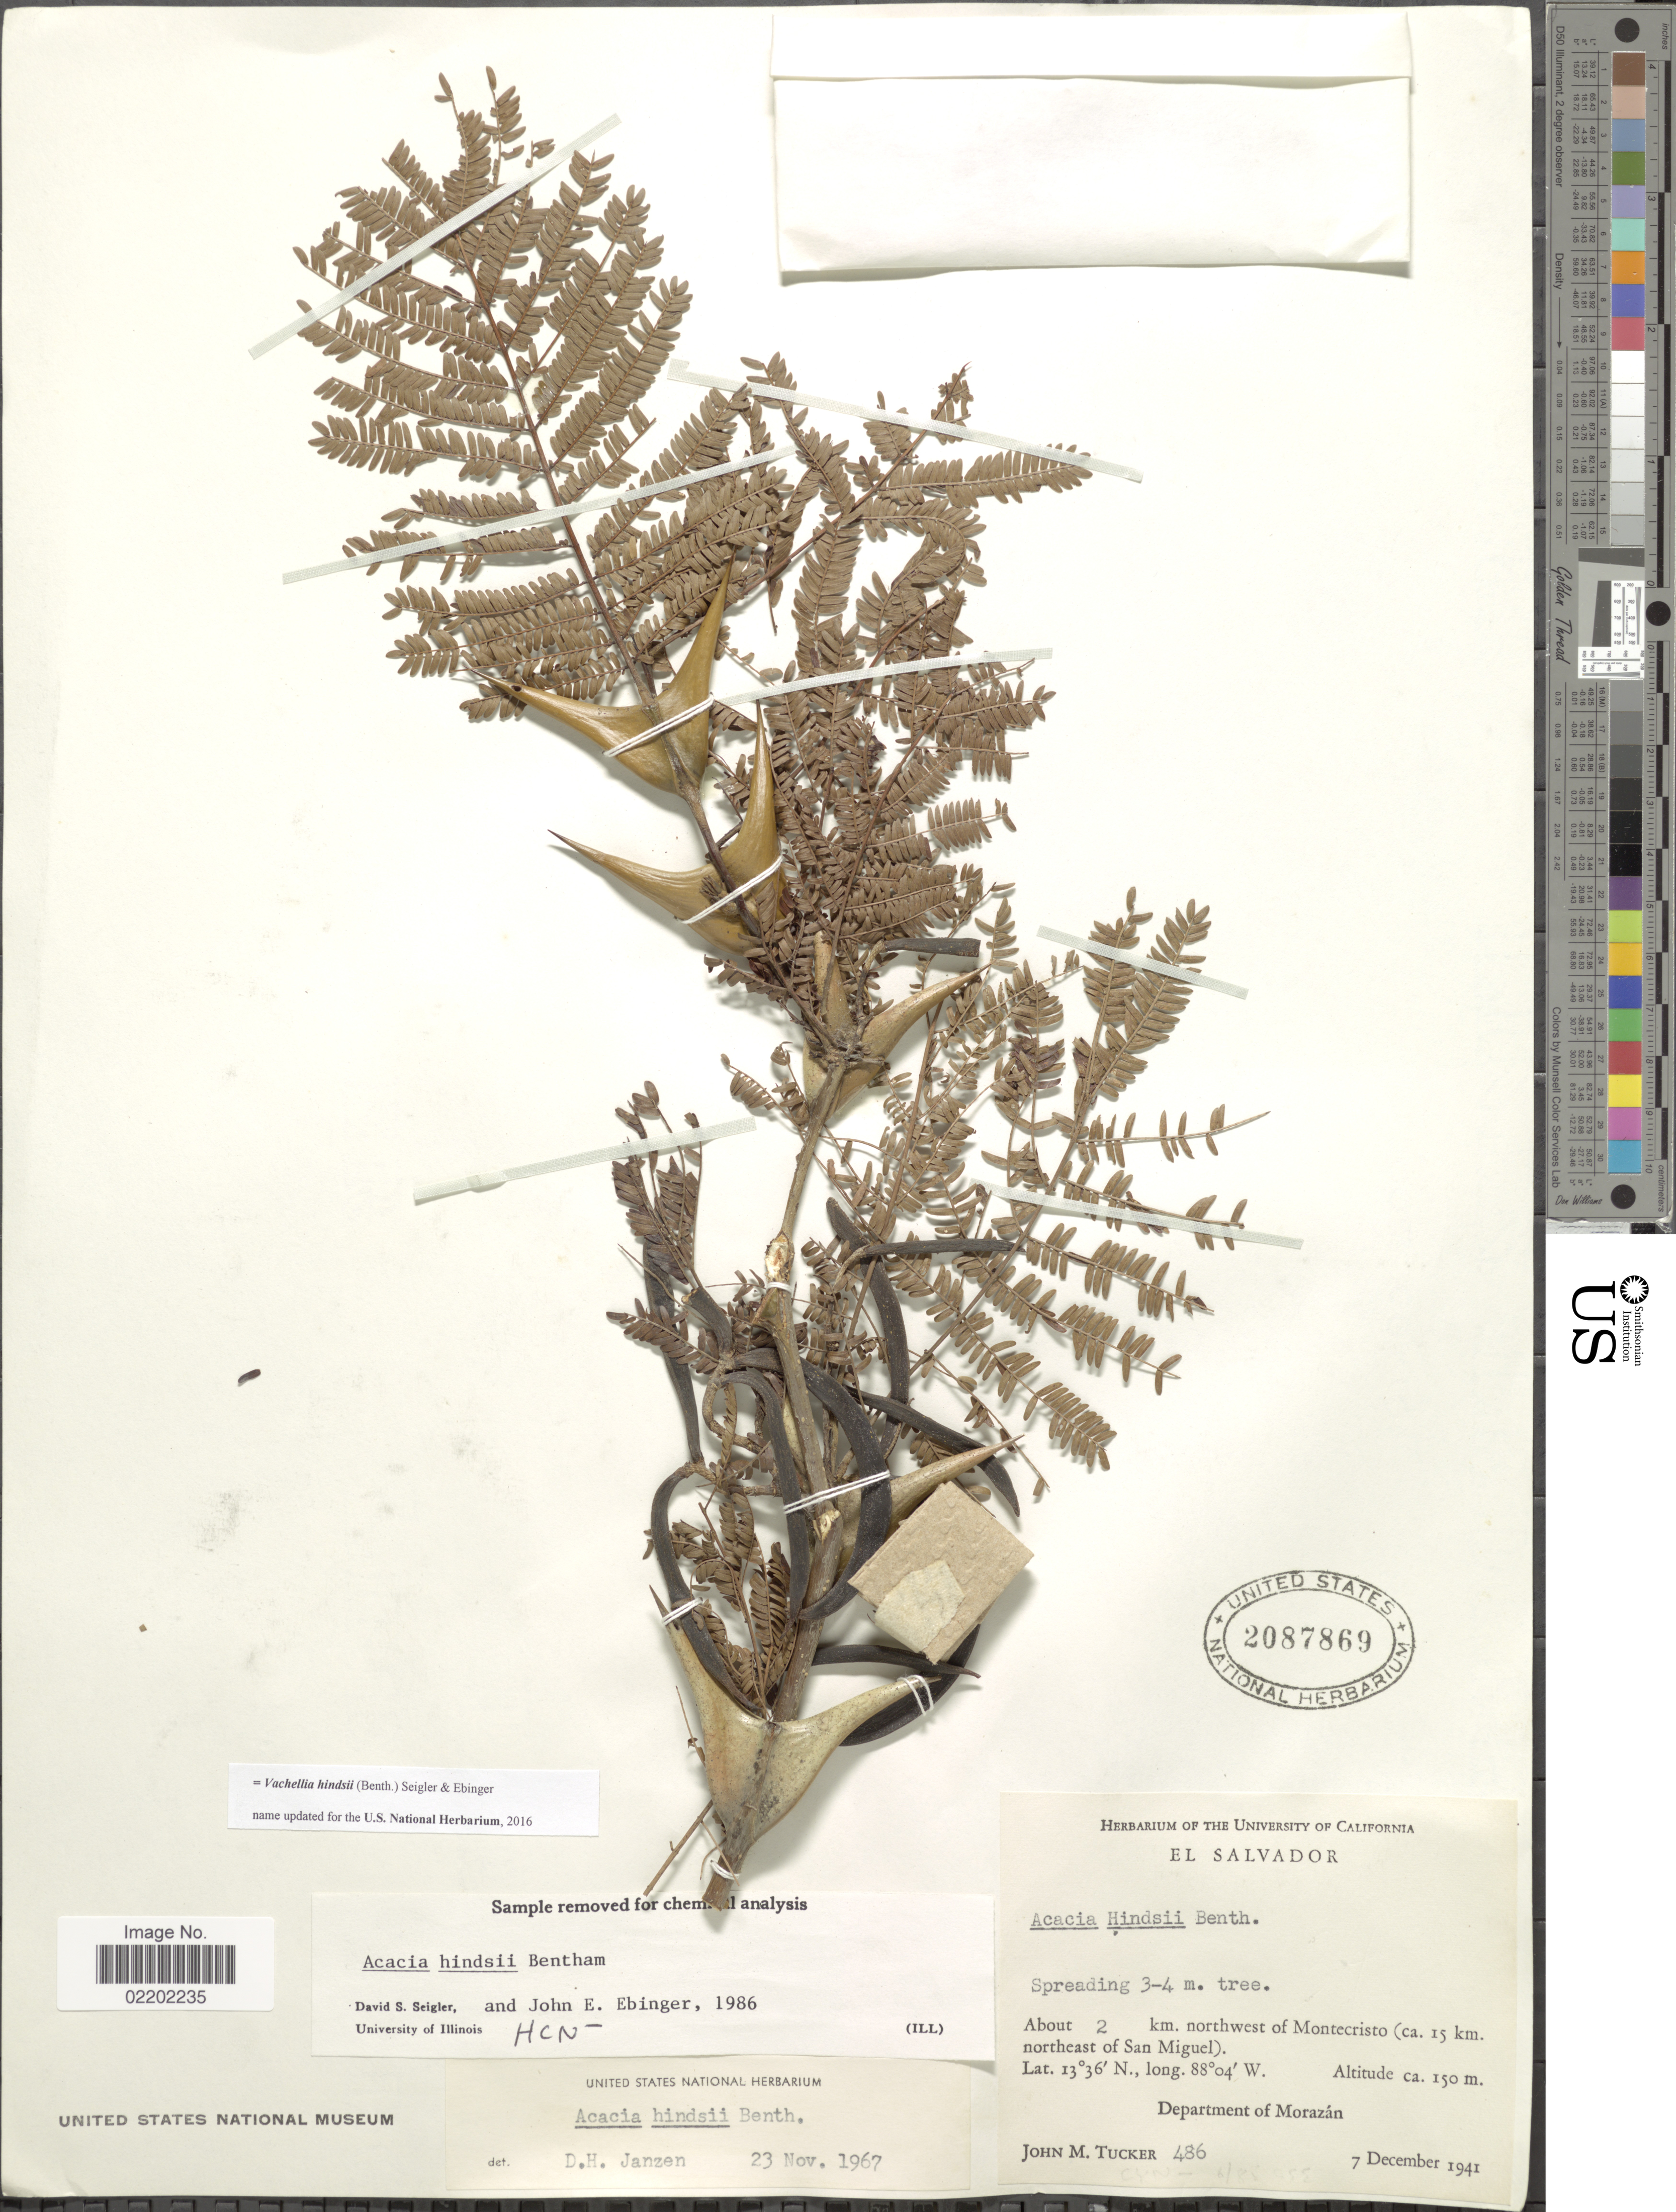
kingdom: Plantae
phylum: Tracheophyta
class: Magnoliopsida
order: Fabales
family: Fabaceae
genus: Vachellia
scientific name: Vachellia hindsii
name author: (Benth.) Seigler & Ebinger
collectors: J. M. Tucker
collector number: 486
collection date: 1941-12-07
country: Honduras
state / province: Fco. Morazán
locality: About 2 km northwest of Montecristo (ca. 15 km. northeast of San Miguel), Department of Morazán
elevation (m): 150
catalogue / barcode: US 2087869